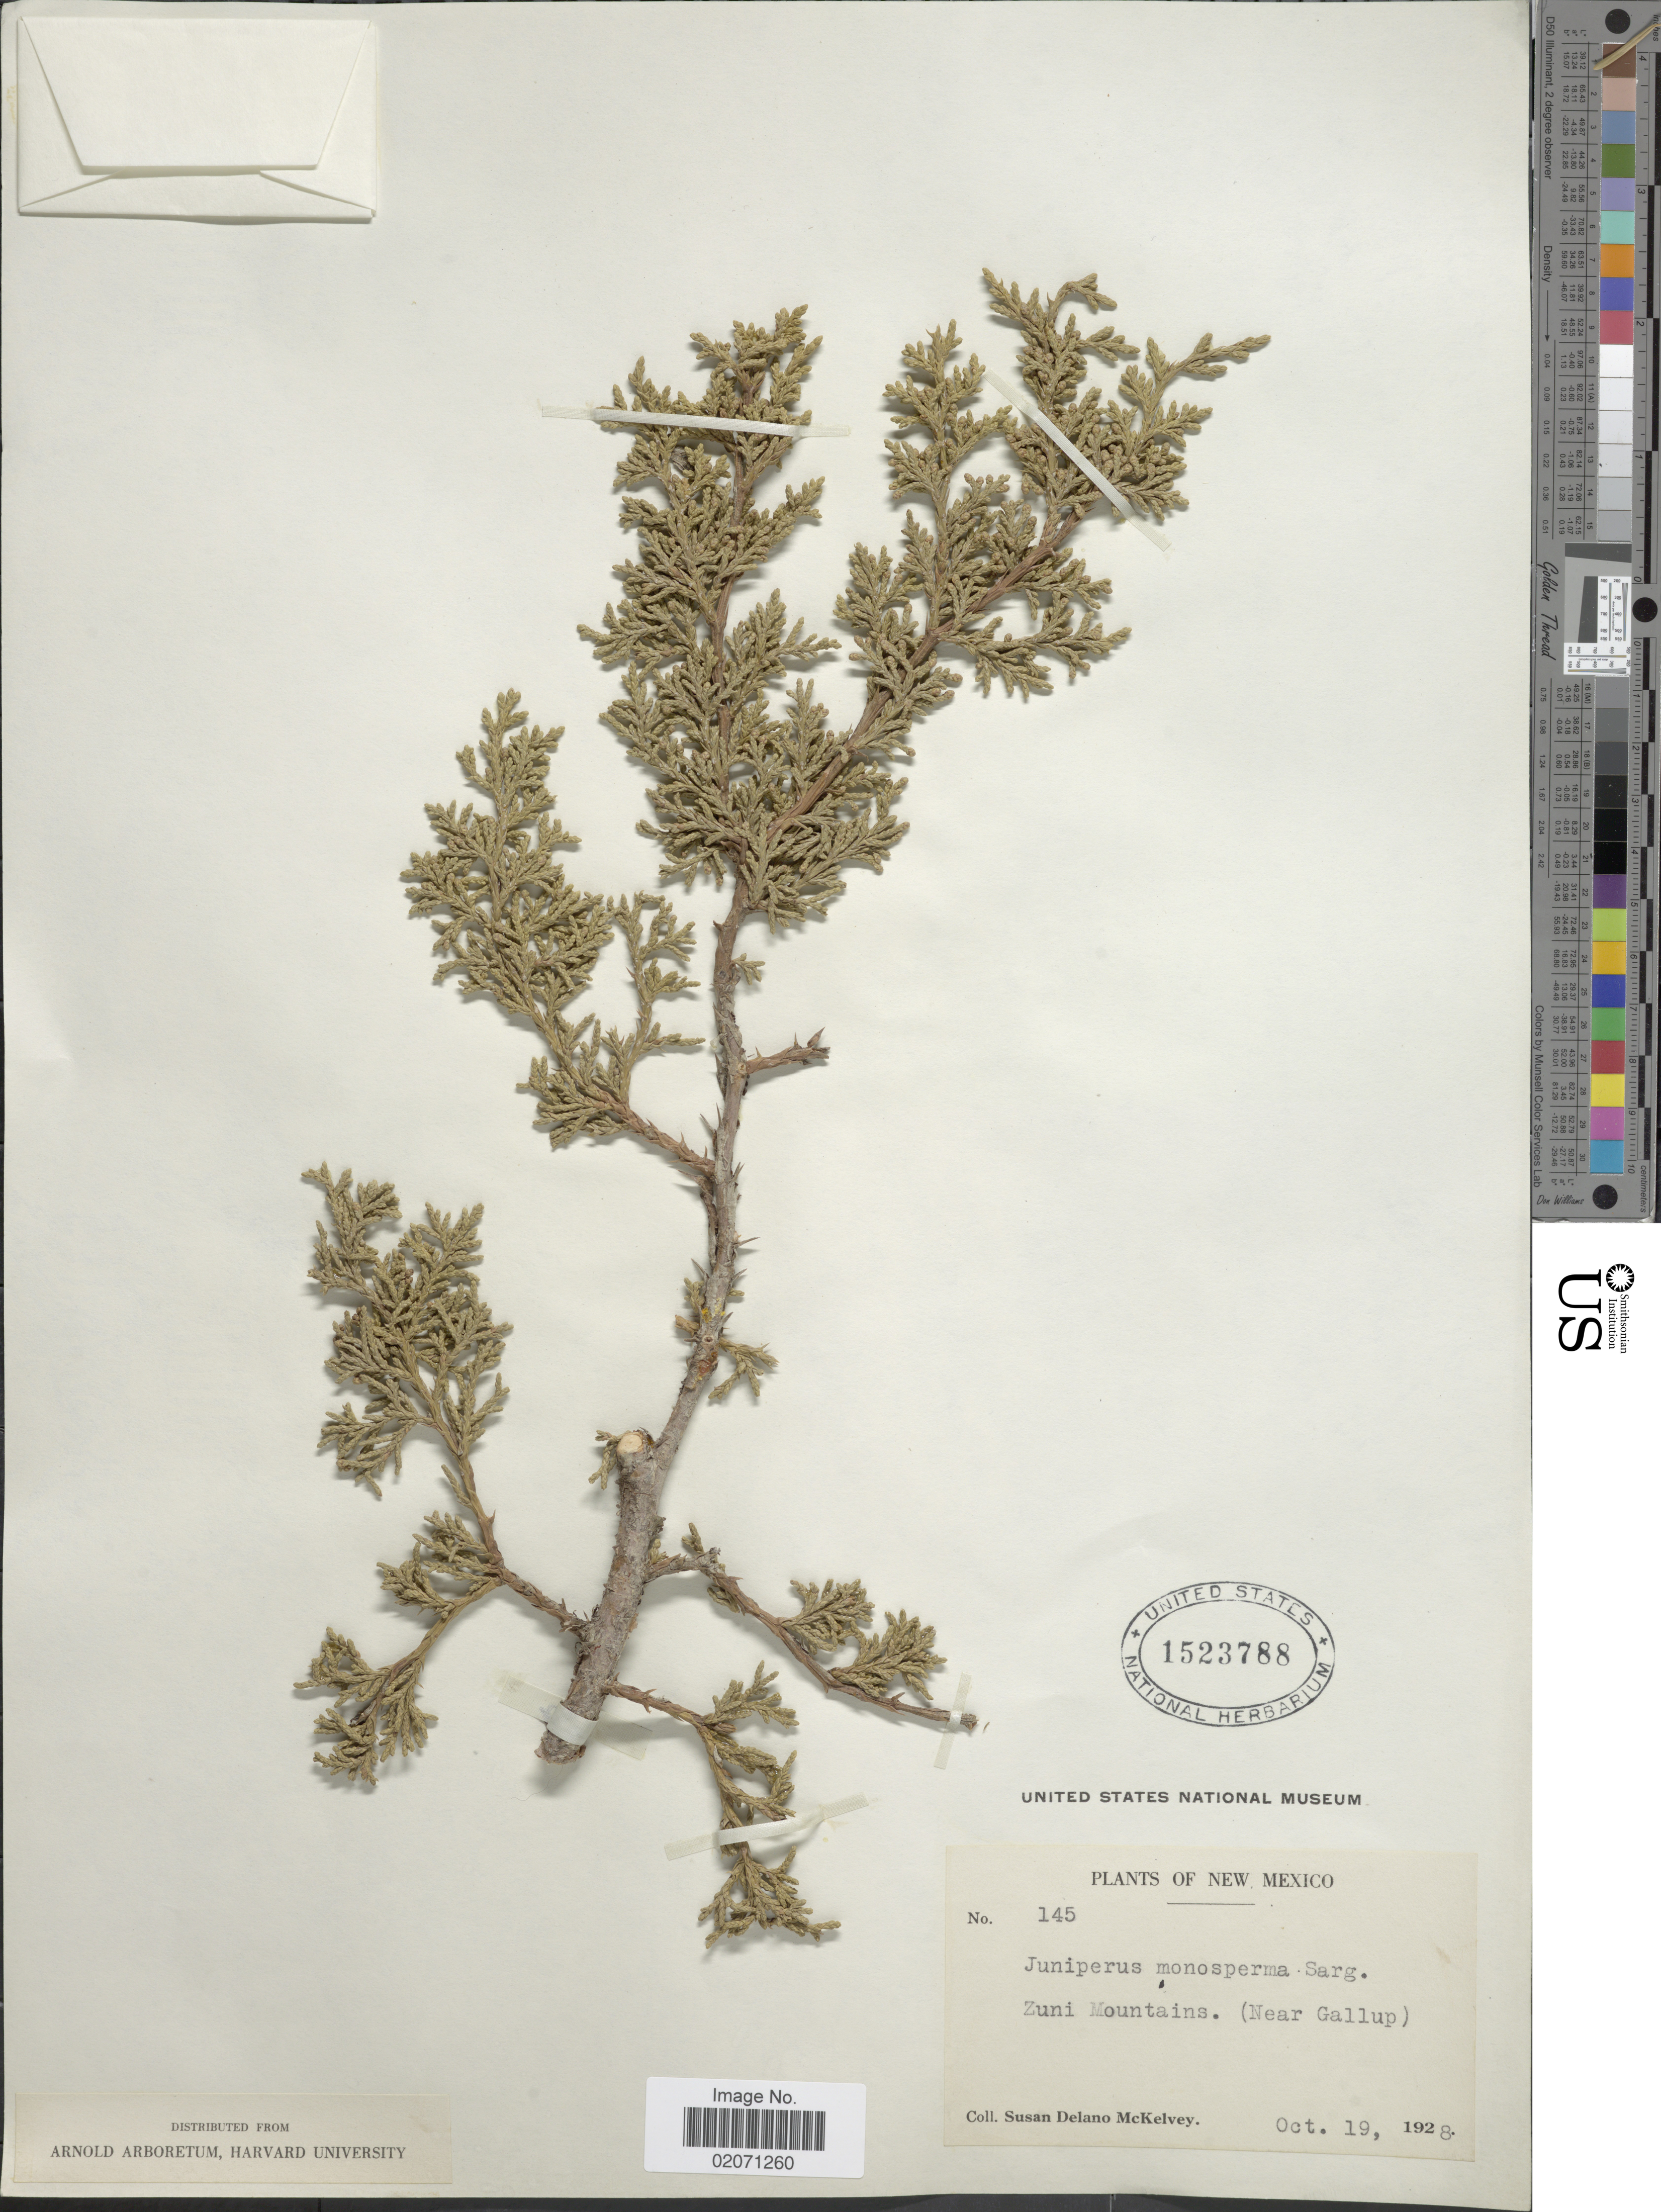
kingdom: Plantae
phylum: Tracheophyta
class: Pinopsida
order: Pinales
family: Cupressaceae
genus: Juniperus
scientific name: Juniperus monosperma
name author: (Engelm.) Sarg.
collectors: S. A. McKelvey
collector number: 145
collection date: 1928-10-19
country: United States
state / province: New Mexico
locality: Zuni Mountains. (Near Gallup)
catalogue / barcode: US 1523788